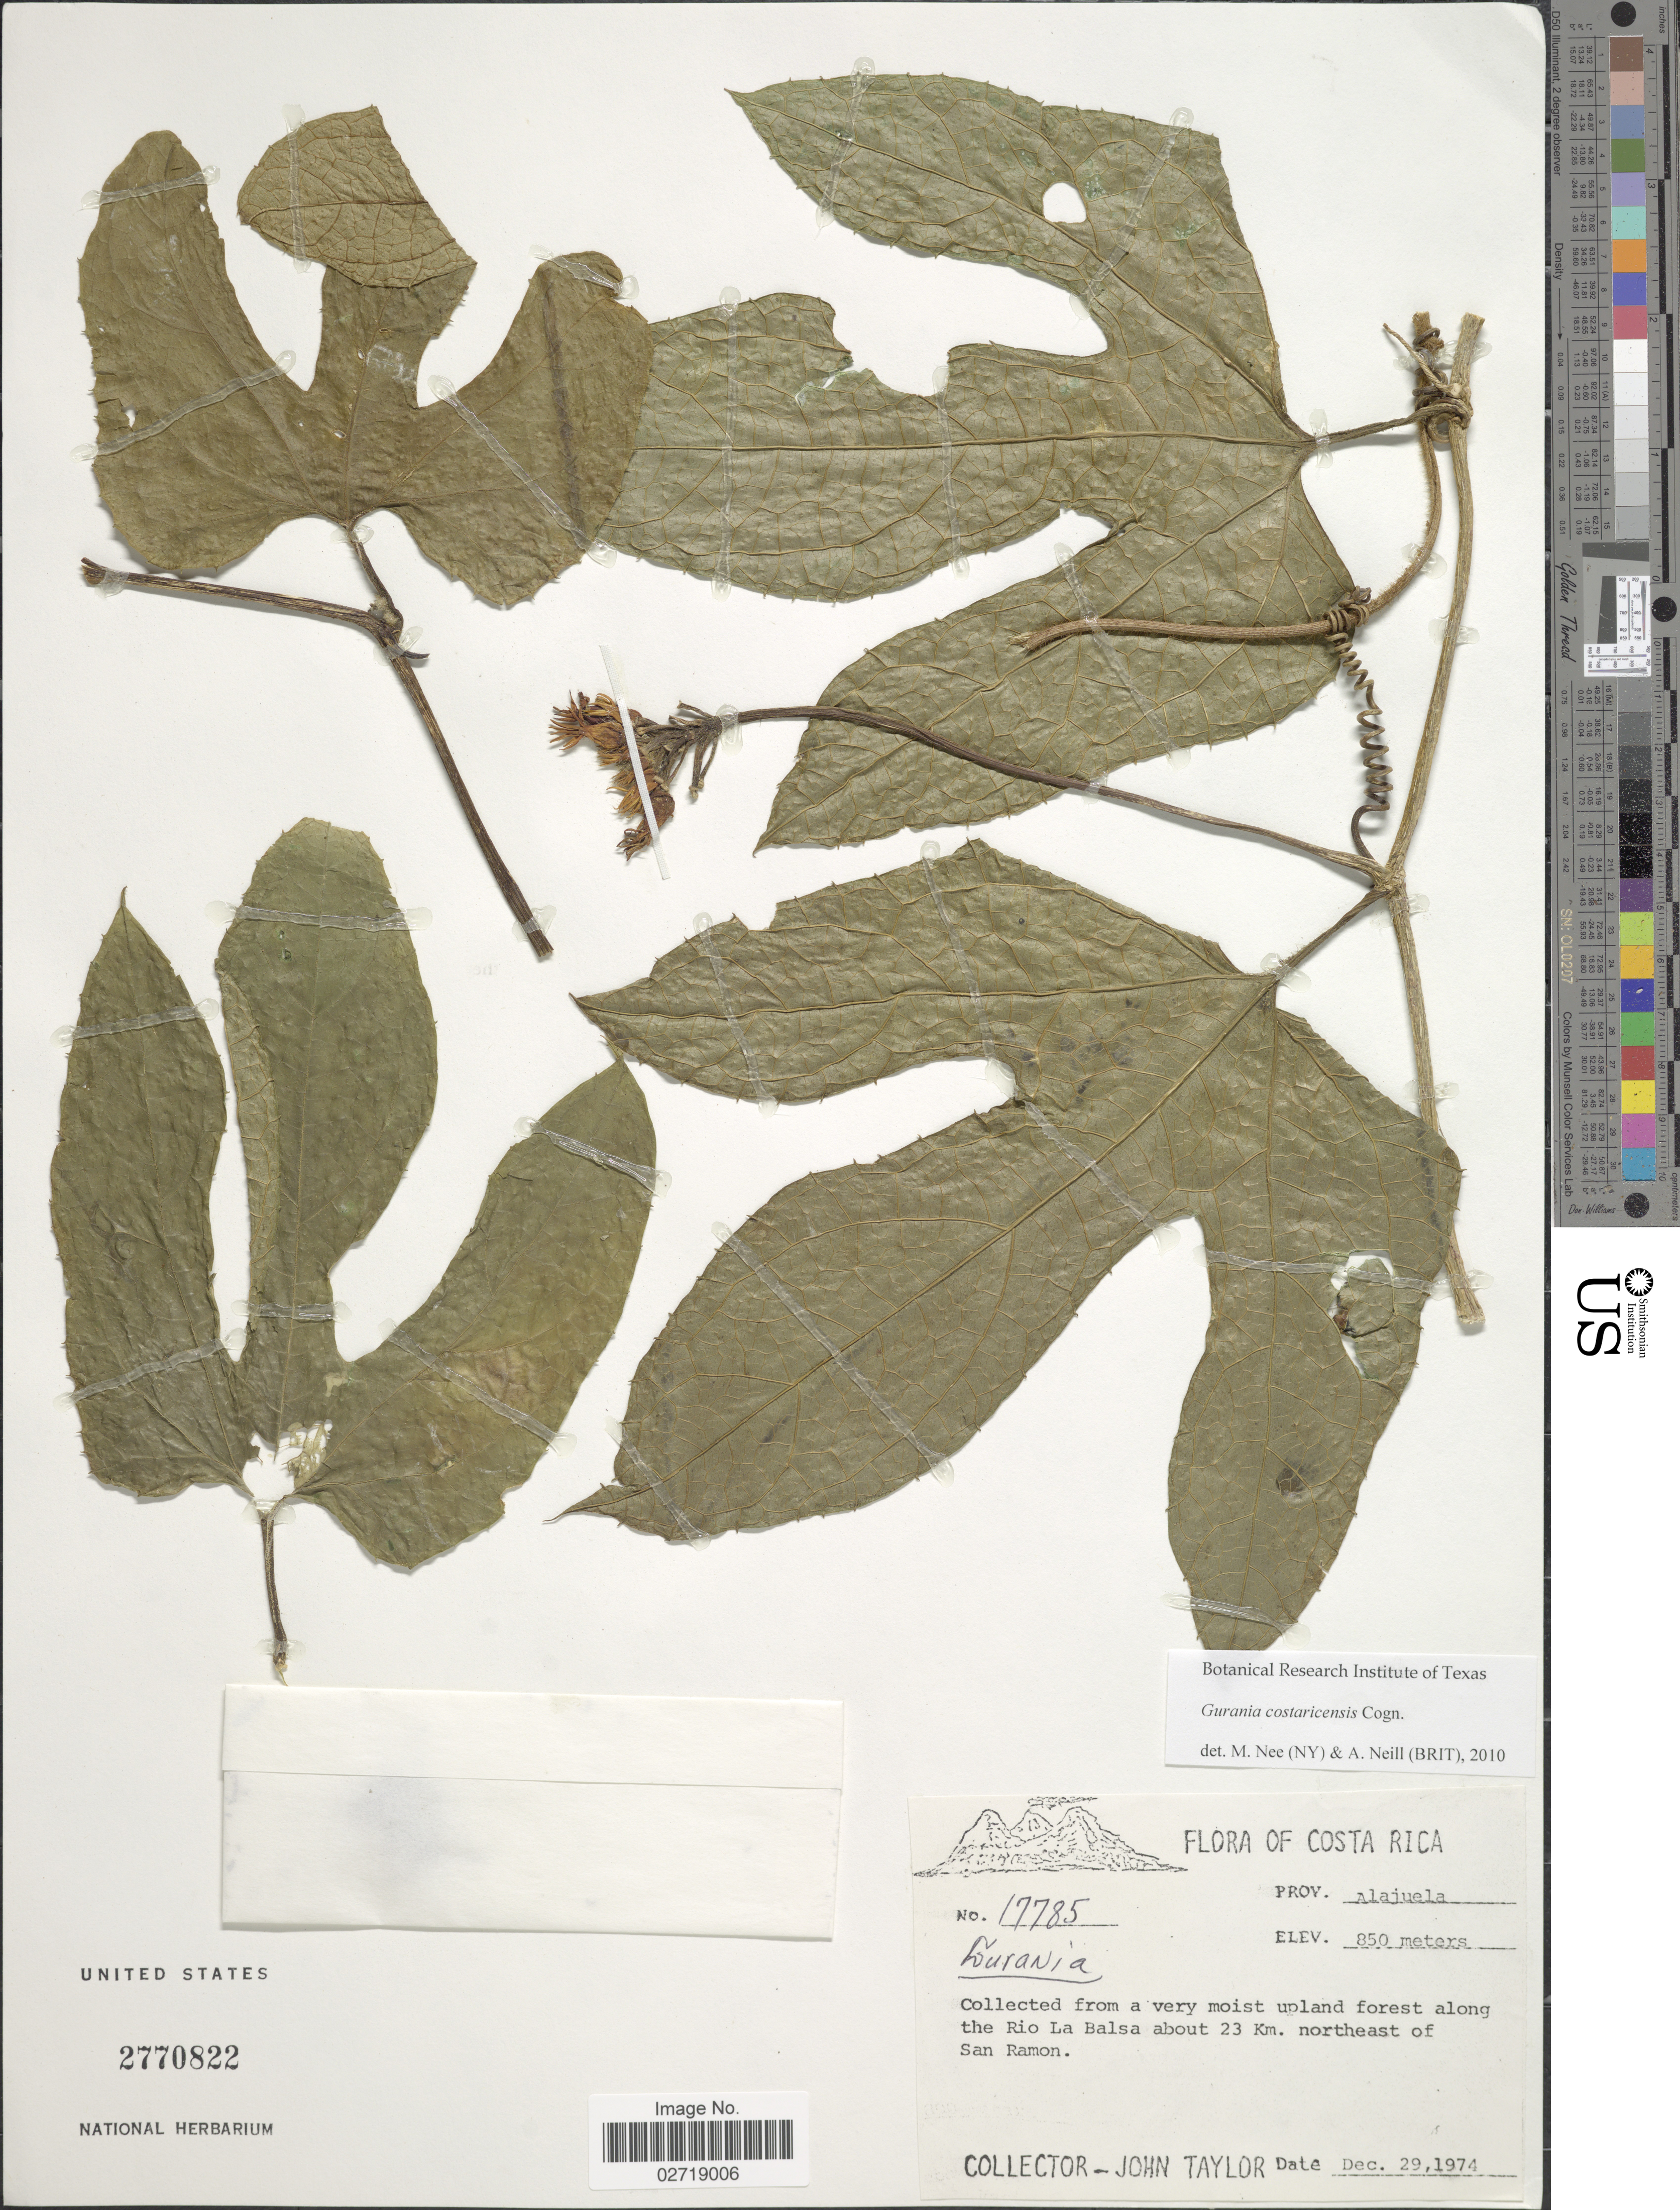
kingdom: Plantae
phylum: Tracheophyta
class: Magnoliopsida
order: Cucurbitales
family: Cucurbitaceae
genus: Gurania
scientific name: Gurania costaricensis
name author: Cogn.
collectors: J. Taylor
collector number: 17785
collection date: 1974-12-29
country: Costa Rica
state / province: Alajuela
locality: Along the Rio La Balsa about 23 Km. northeast of San Ramon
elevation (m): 850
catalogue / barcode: US 2770822